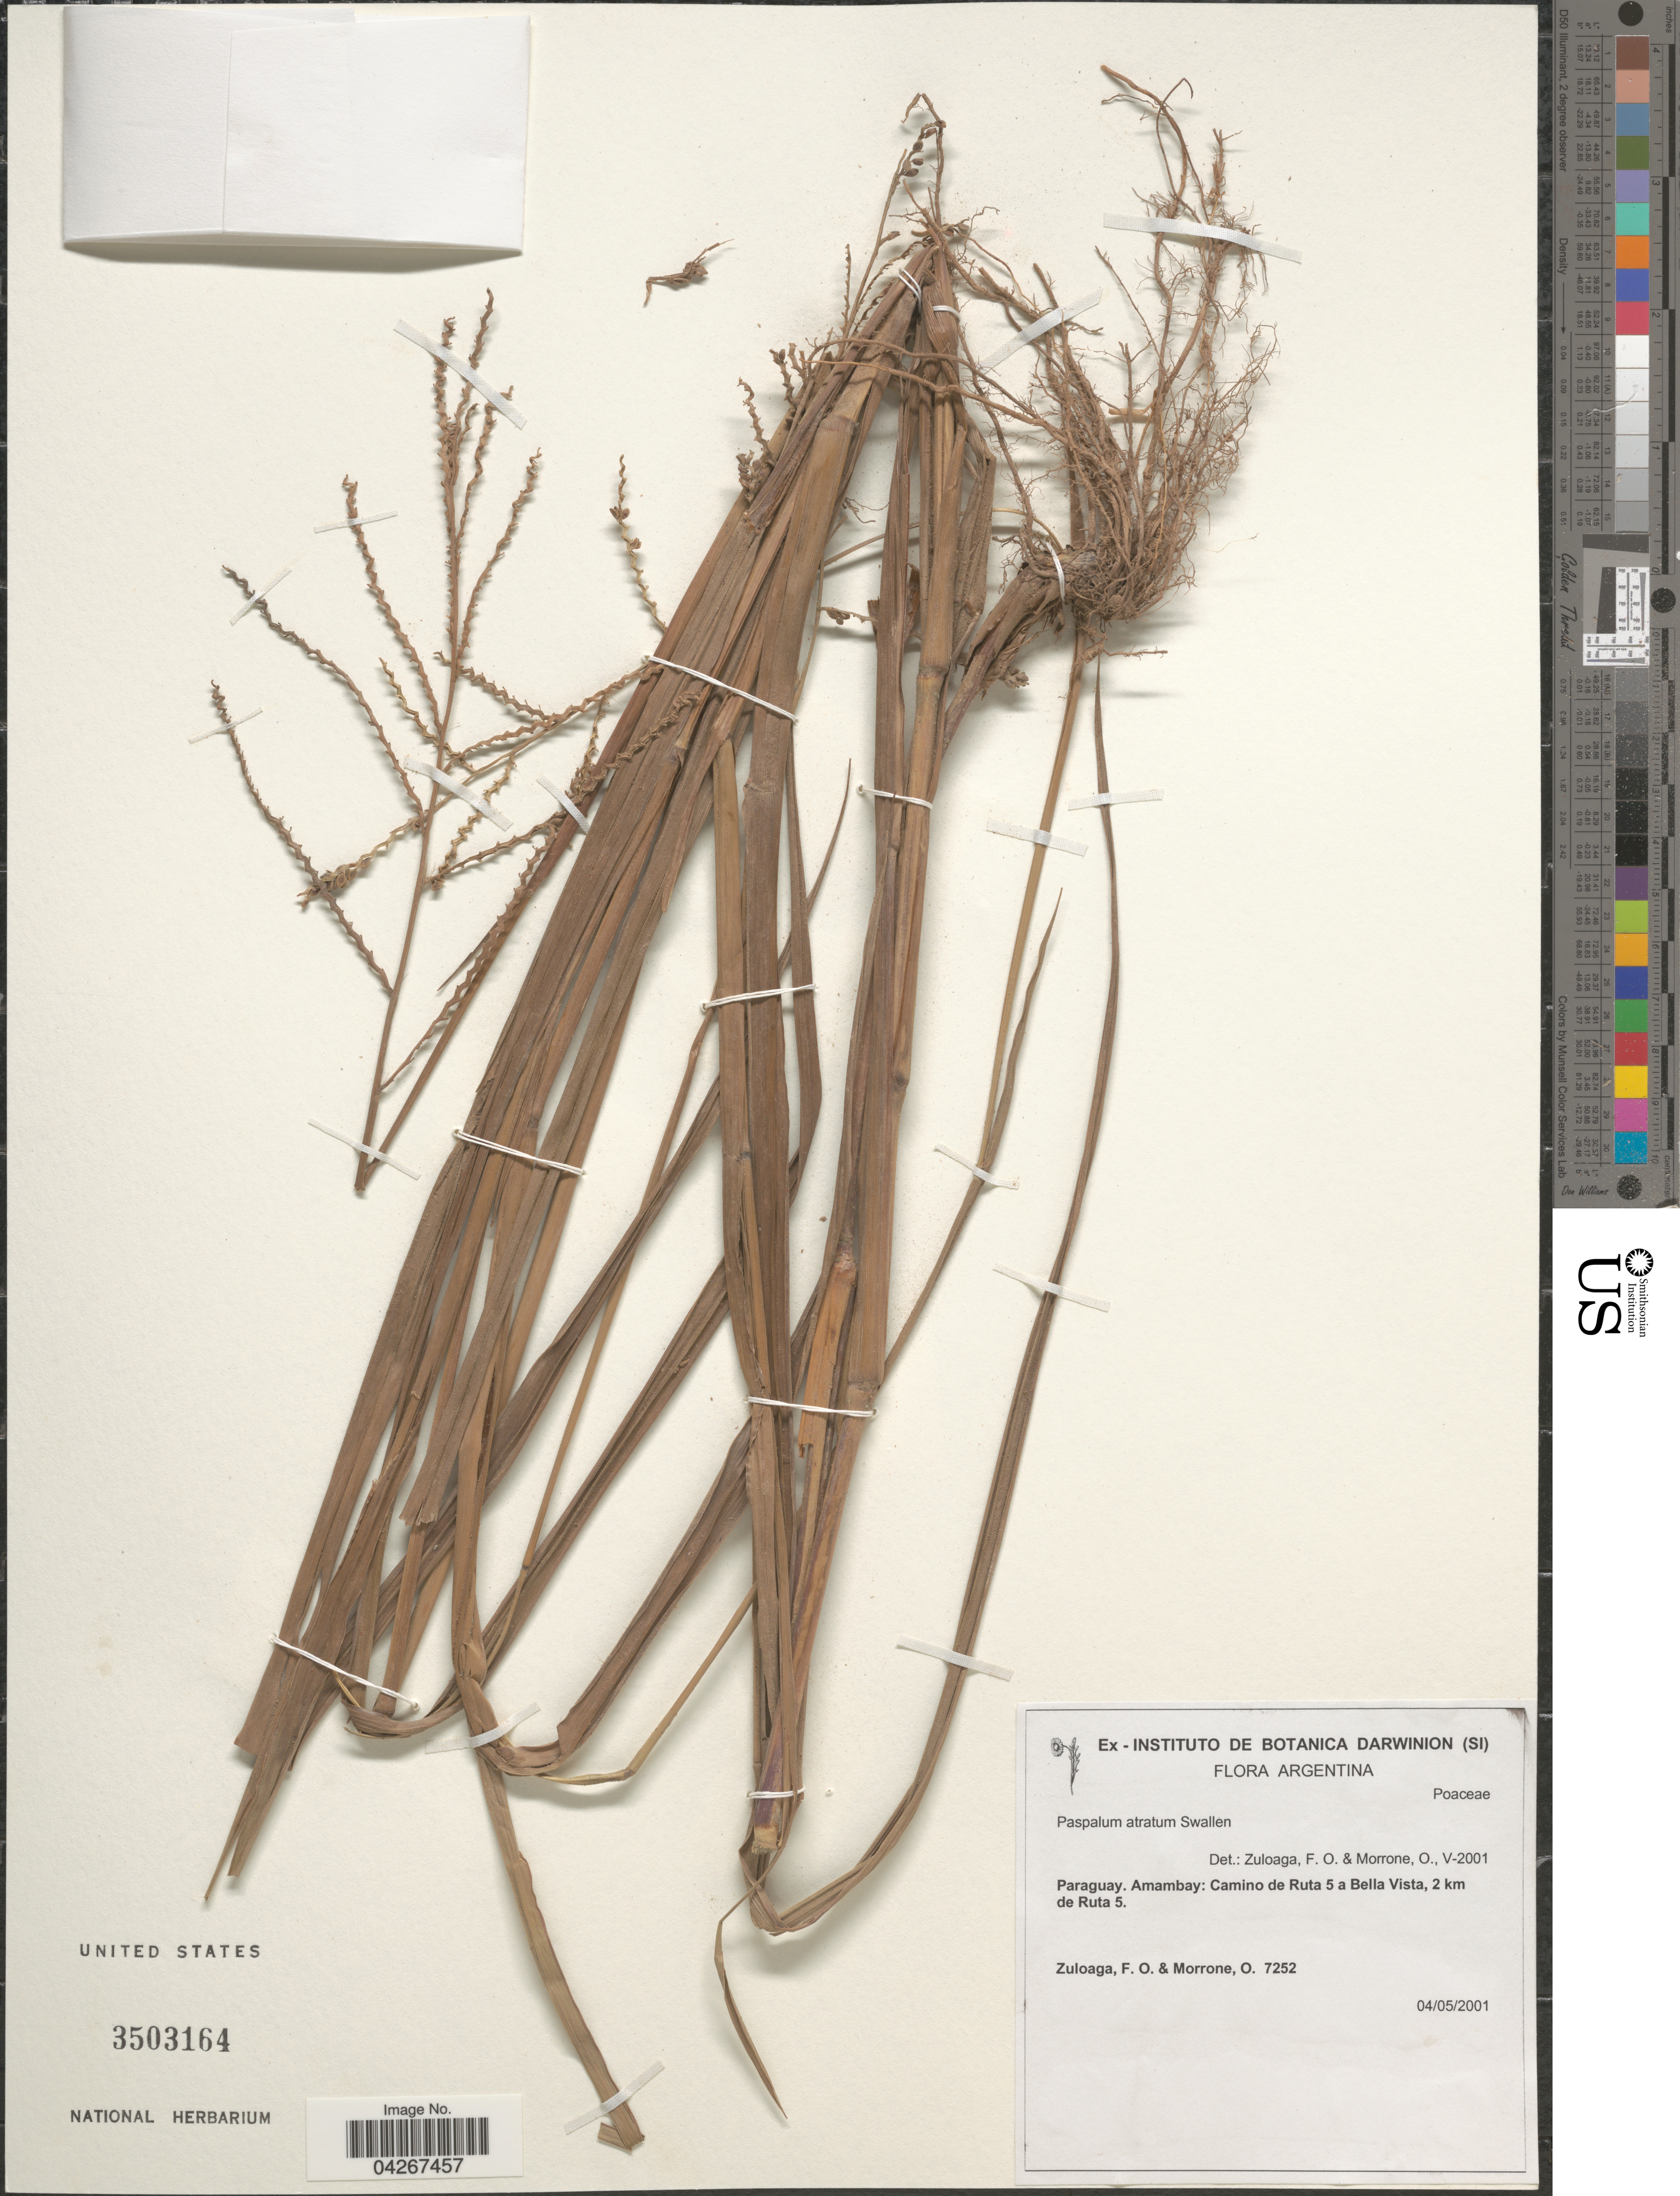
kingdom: Plantae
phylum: Tracheophyta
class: Liliopsida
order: Poales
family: Poaceae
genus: Paspalum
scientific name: Paspalum atratum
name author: Swallen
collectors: F. O. Zuloaga & O. N. Morrone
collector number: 7252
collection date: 2001-05-04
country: Paraguay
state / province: Amambay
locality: Camino de Ruta 5 a Bella Vista, 2 km de Ruta 5.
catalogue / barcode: US 3503164